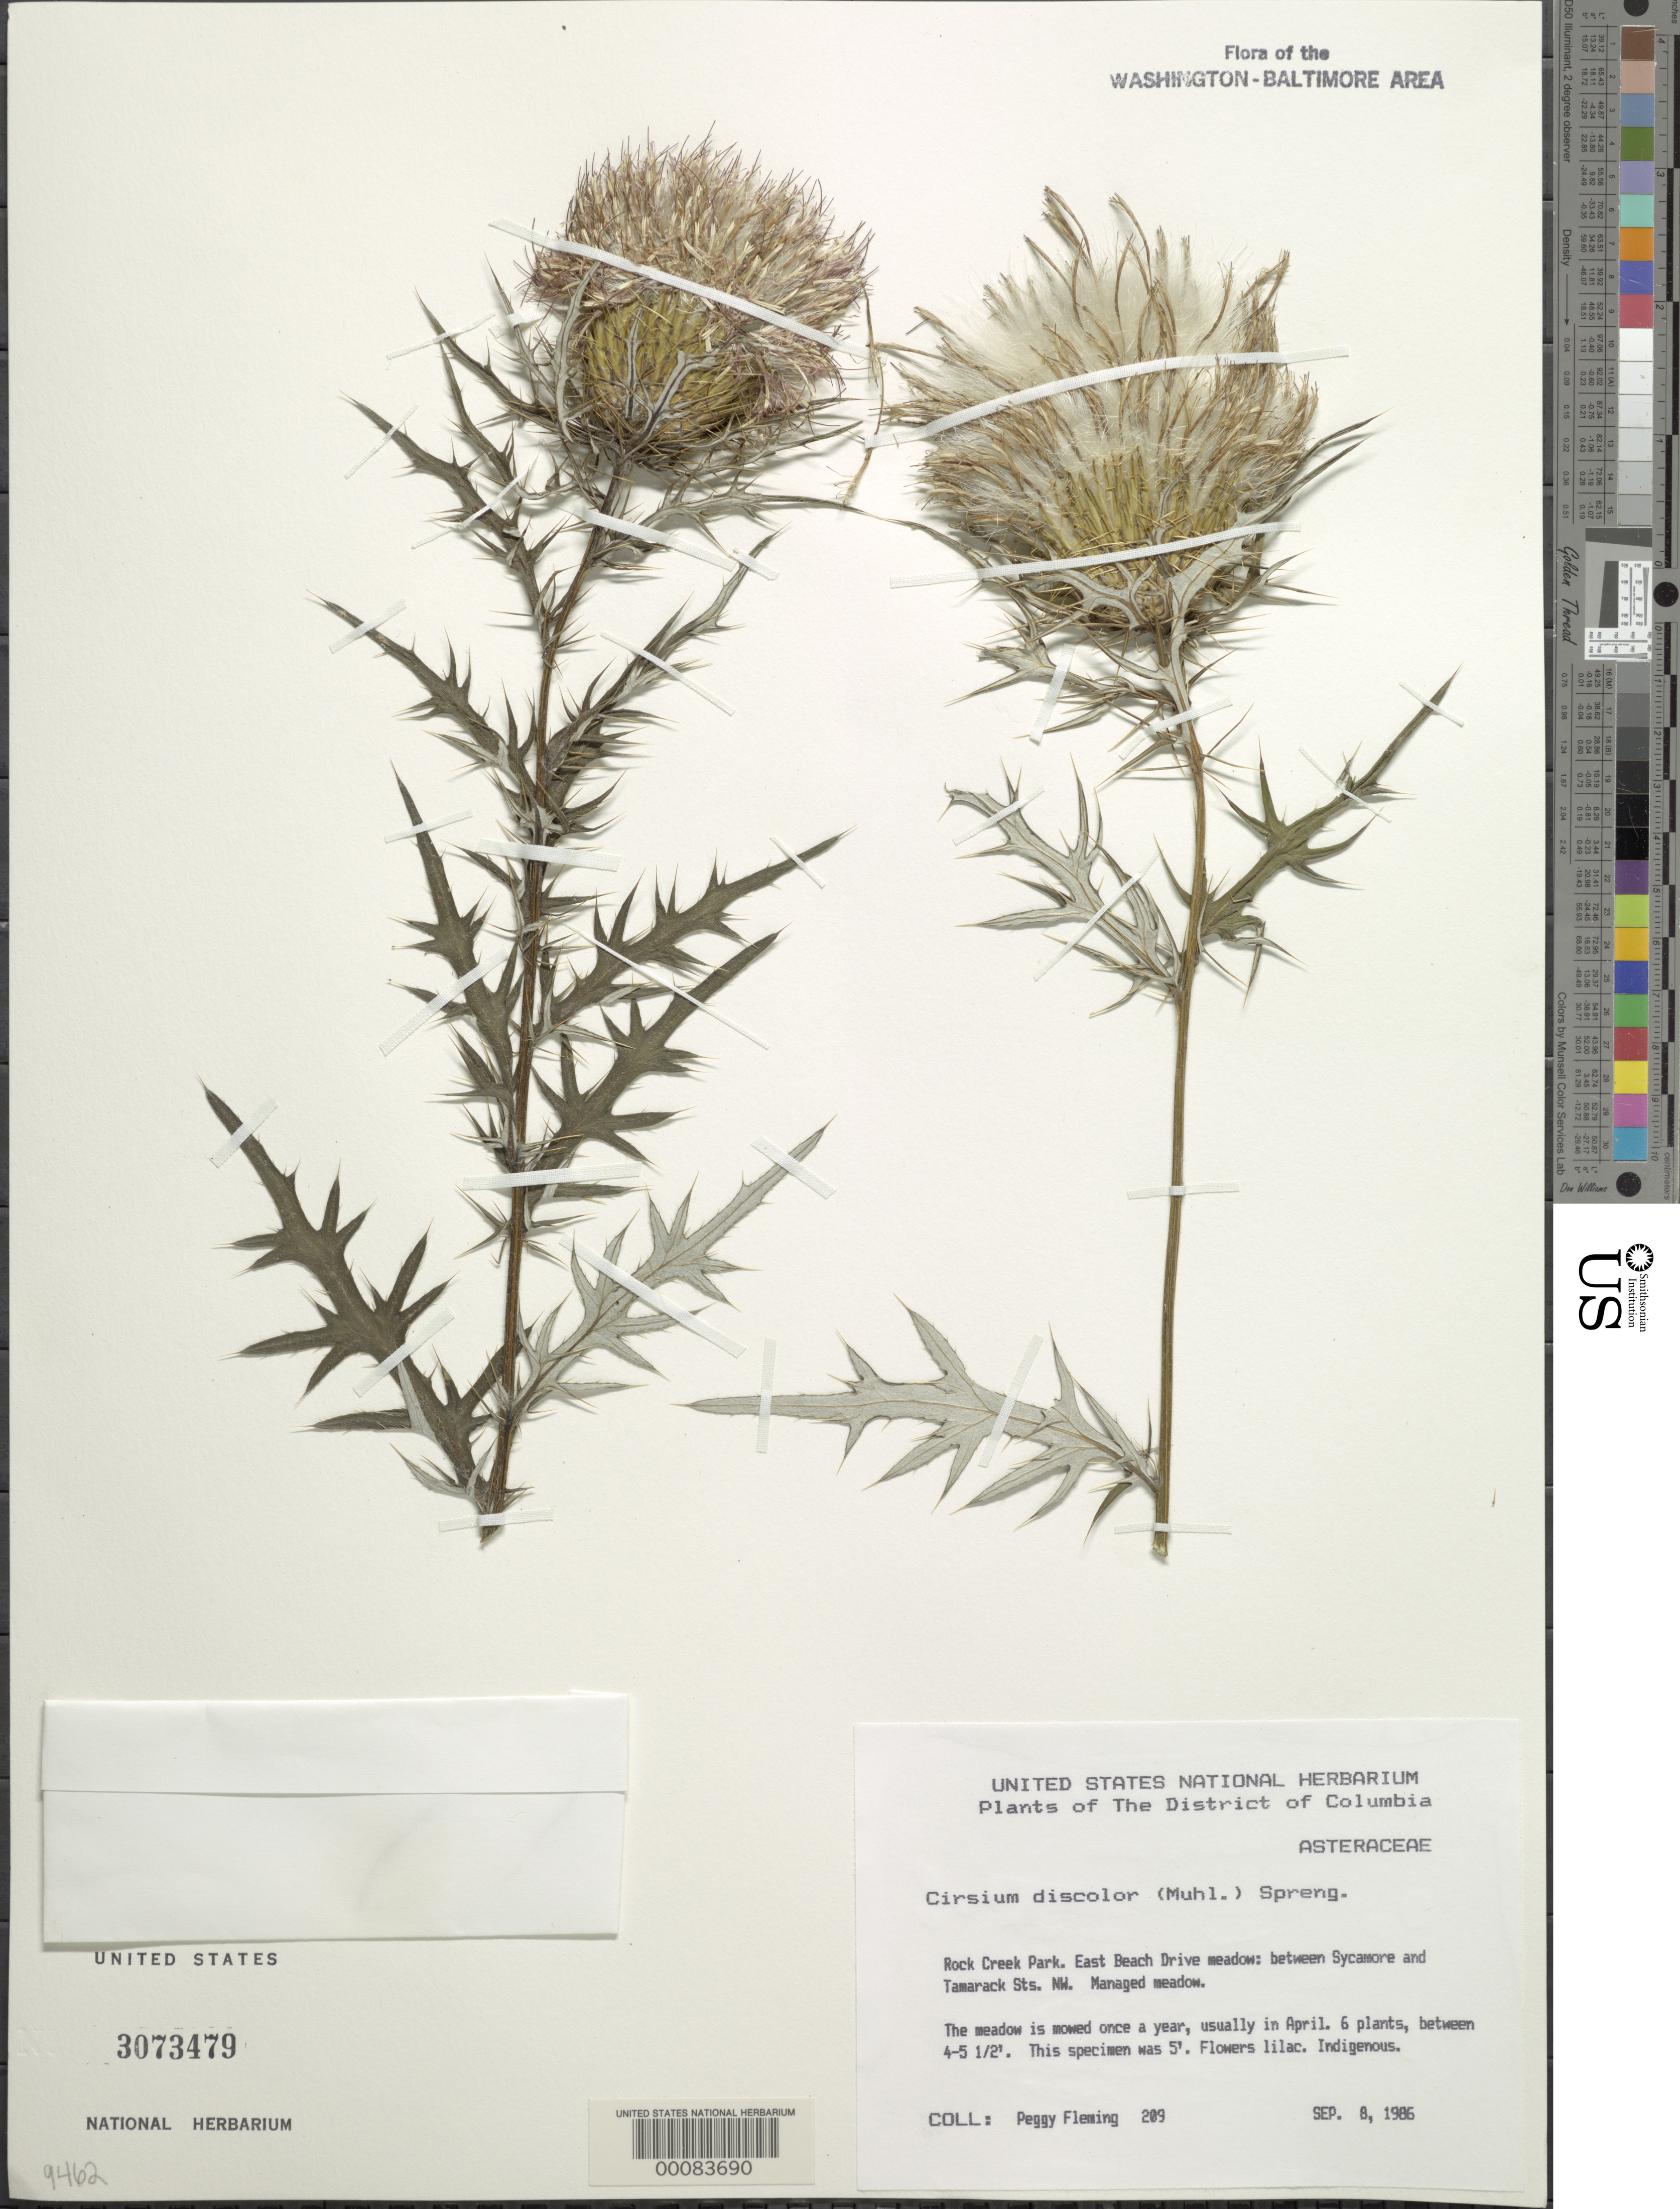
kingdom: Plantae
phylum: Tracheophyta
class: Magnoliopsida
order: Asterales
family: Asteraceae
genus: Cirsium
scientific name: Cirsium discolor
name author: (Muhl. ex Willd.) Spreng.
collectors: P. Fleming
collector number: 209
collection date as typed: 08 Sep 1986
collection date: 1986-09-08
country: United States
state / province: District of Columbia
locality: Amarack Sts. NW.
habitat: Managed meadow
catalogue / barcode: US 3073479